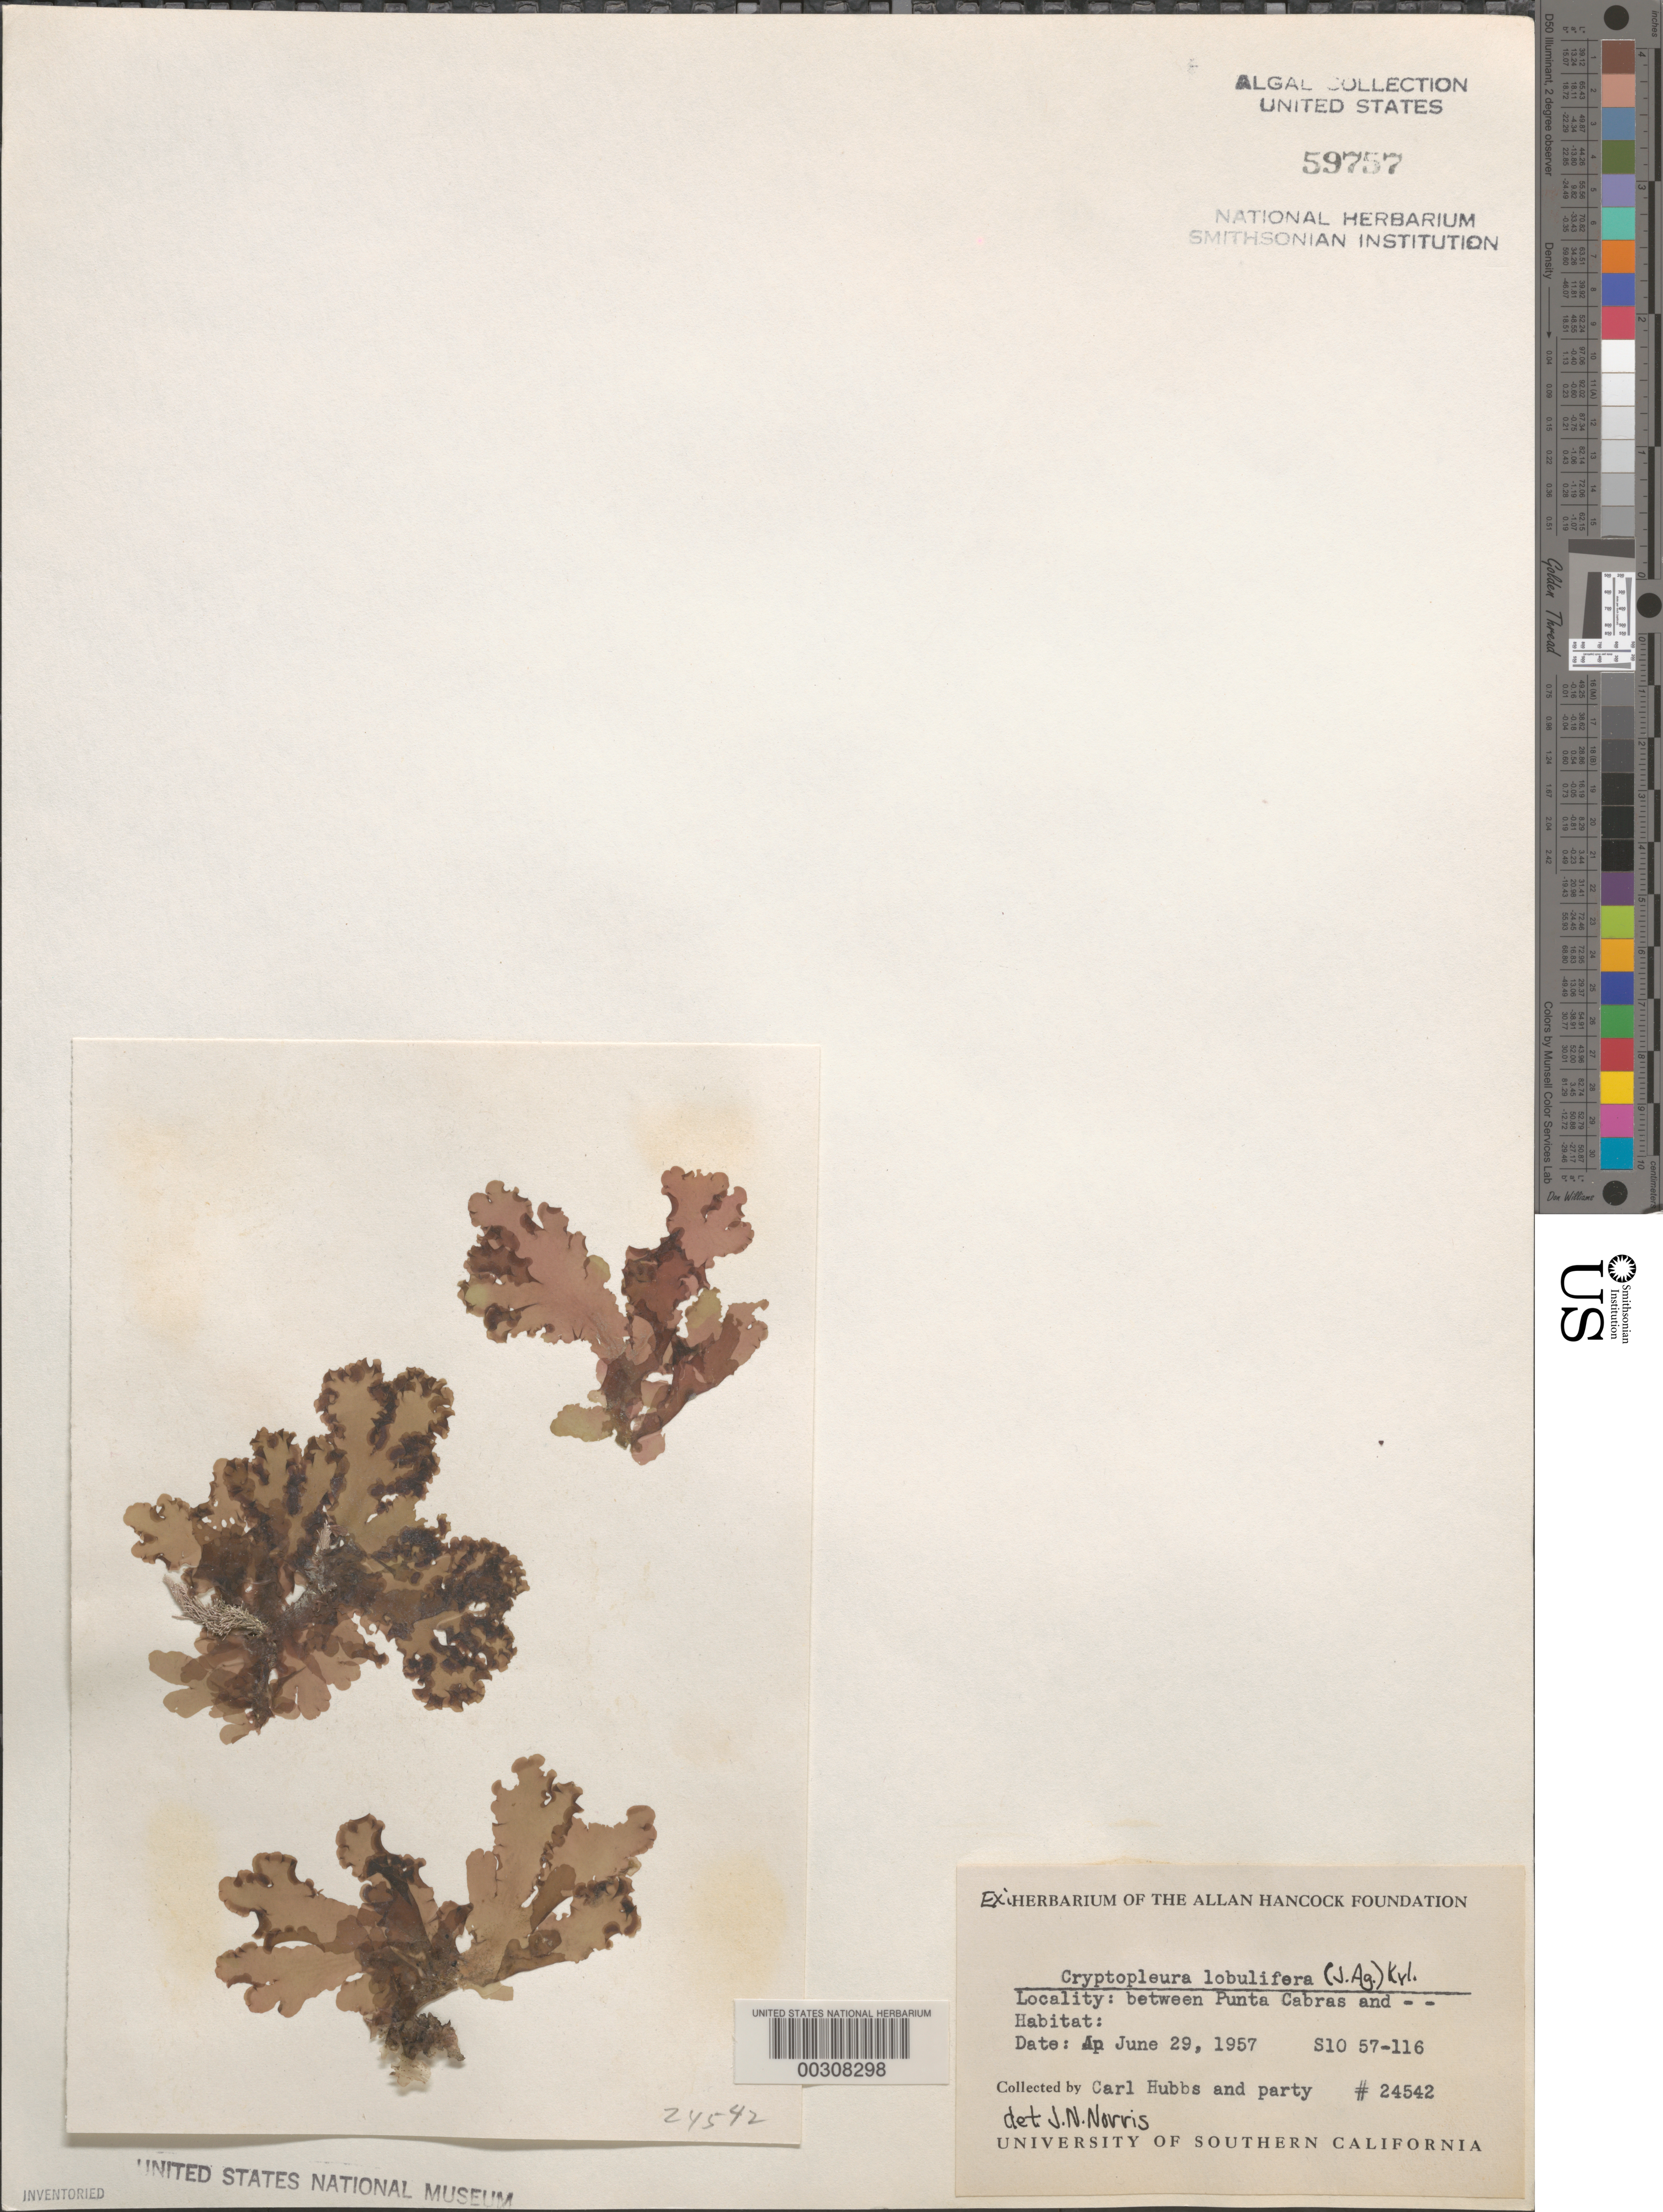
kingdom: Plantae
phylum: Rhodophyta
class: Florideophyceae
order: Ceramiales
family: Delesseriaceae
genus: Cryptopleura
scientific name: Cryptopleura lobulifera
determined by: Norris, James N.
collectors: C. Hubbs & et al.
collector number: EYD 24542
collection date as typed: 29 Jun 1957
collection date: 1957-06-29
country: Mexico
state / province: Baja California Norte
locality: Near Punta Cabras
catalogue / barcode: US 59757